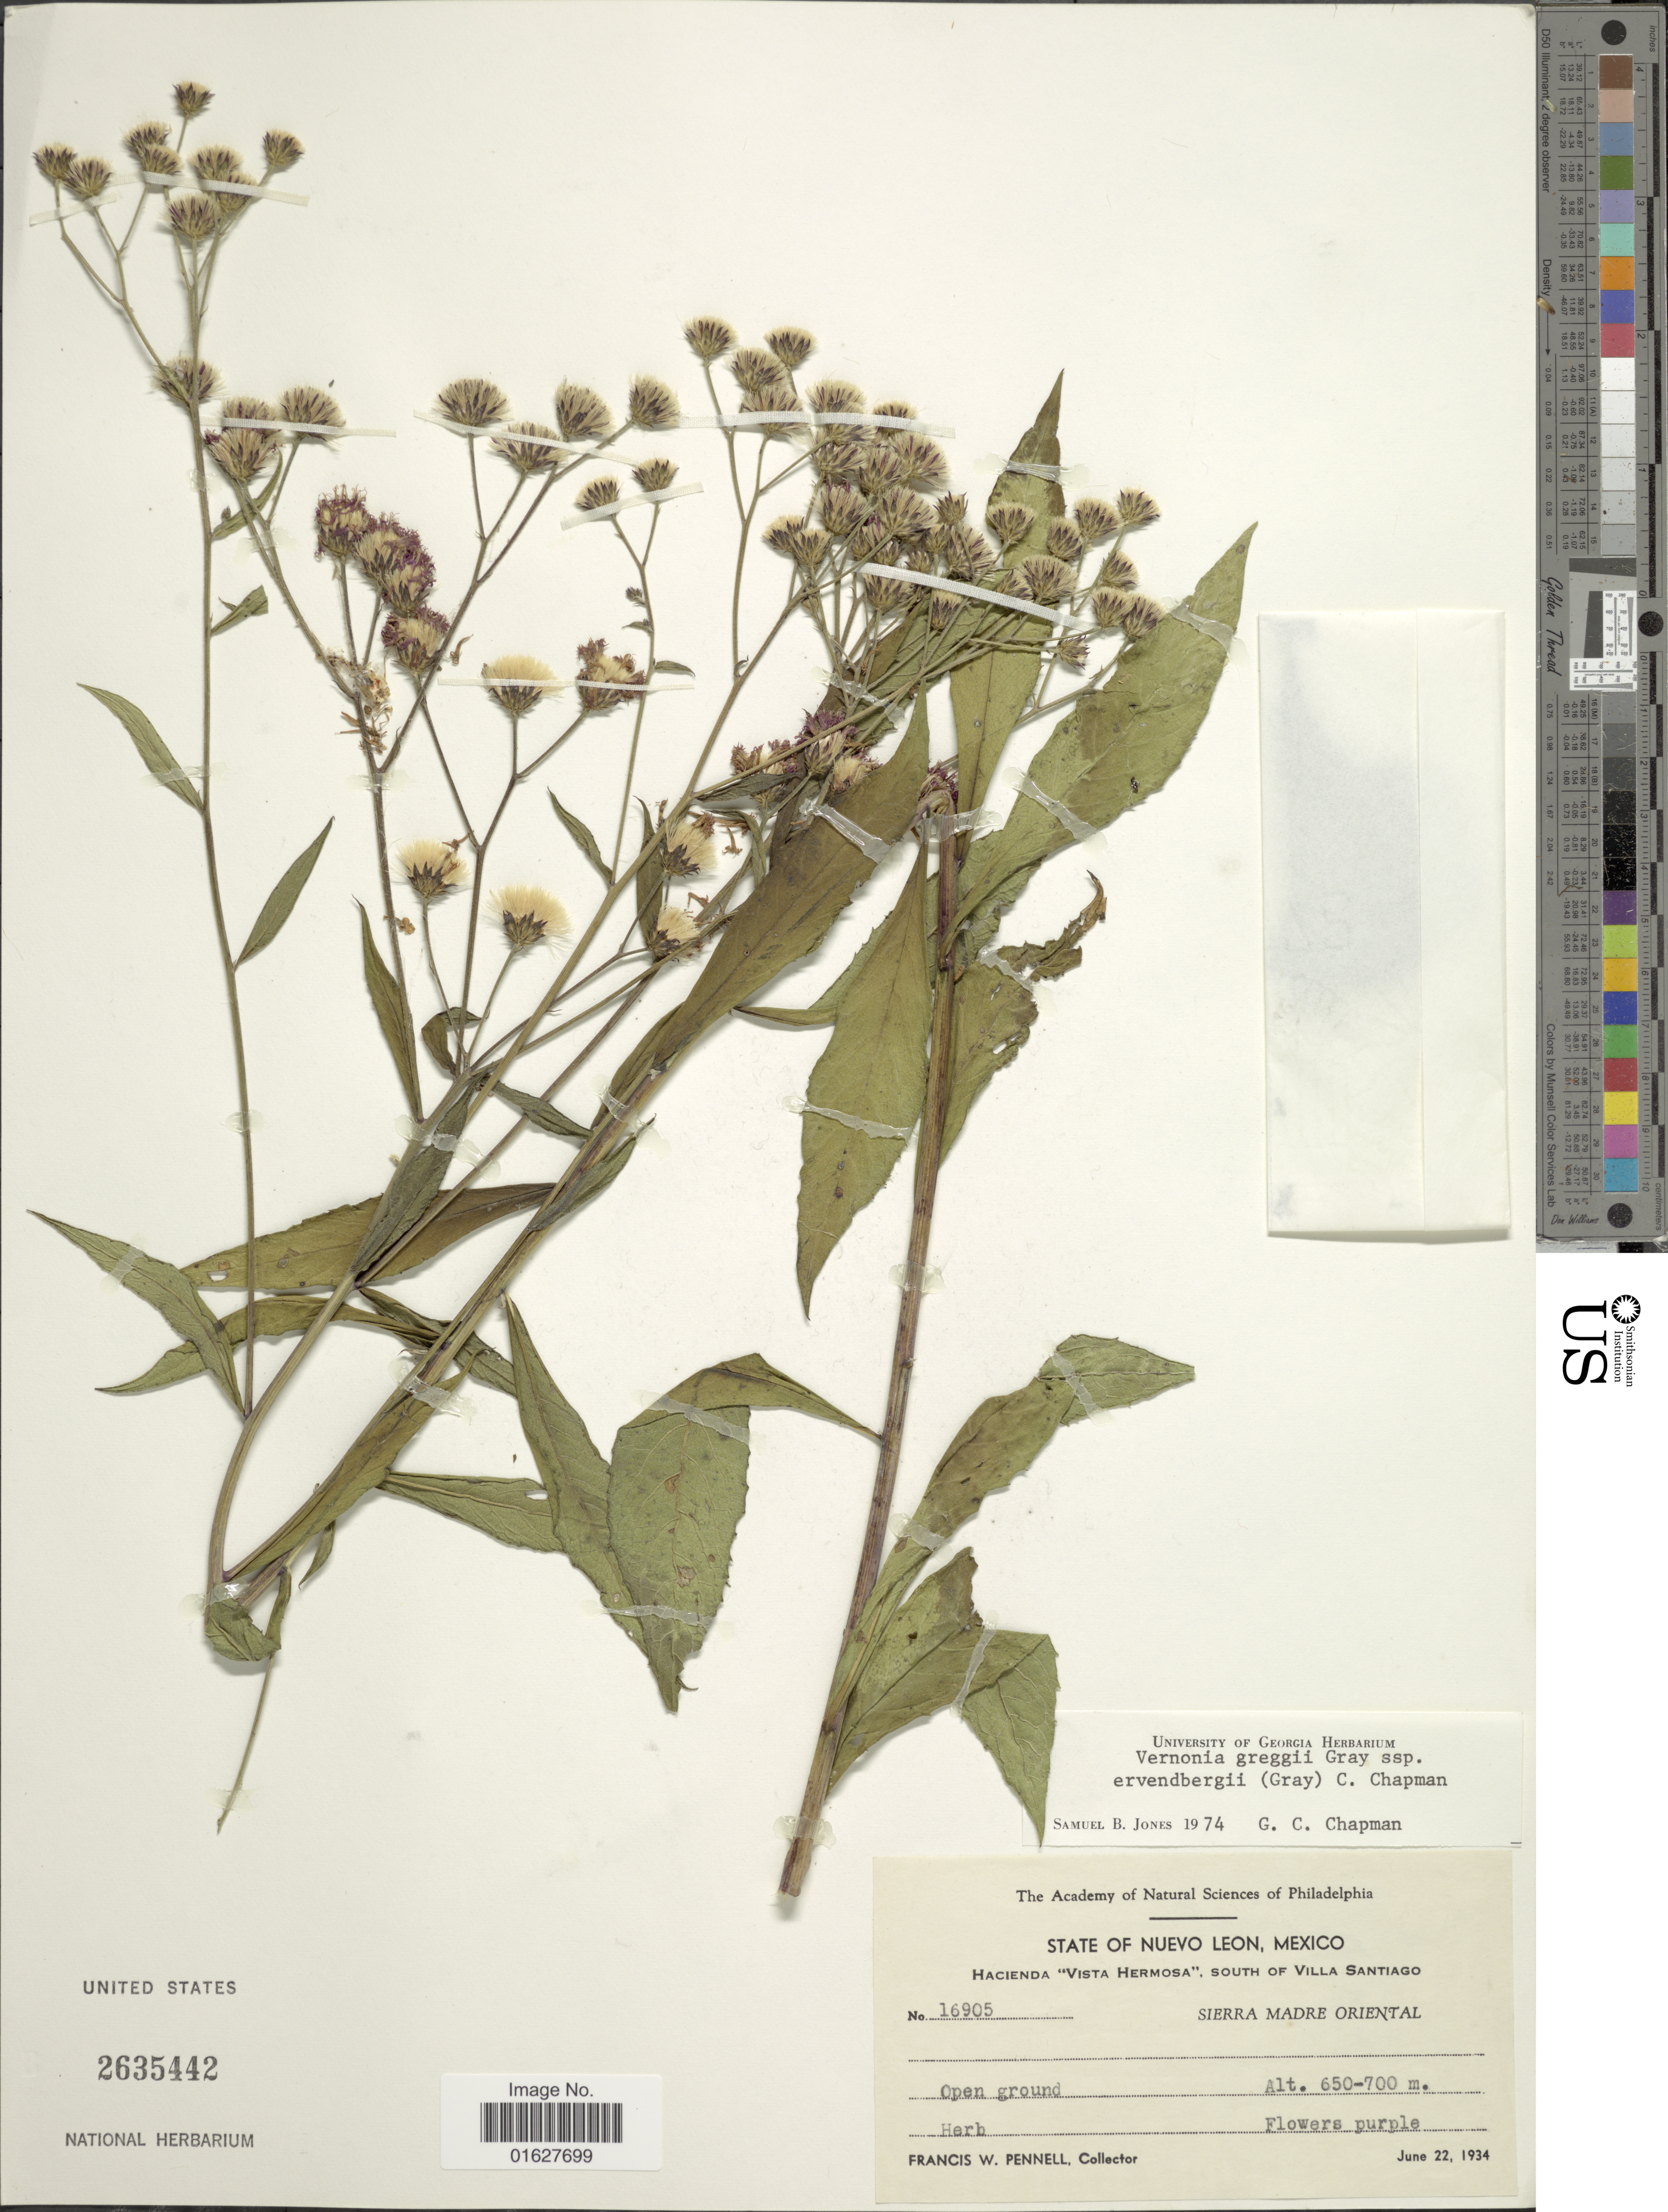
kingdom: Plantae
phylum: Tracheophyta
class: Magnoliopsida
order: Asterales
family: Asteraceae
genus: Vernonia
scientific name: Vernonia greggii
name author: A. Gray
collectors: F. W. Pennell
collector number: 16905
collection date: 1934-06-22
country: Mexico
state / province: Nuevo León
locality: Nuevo León, Mexico. Hacienda "Vista Hermosa", South of Villa Santiago.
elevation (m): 650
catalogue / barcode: US 2635442